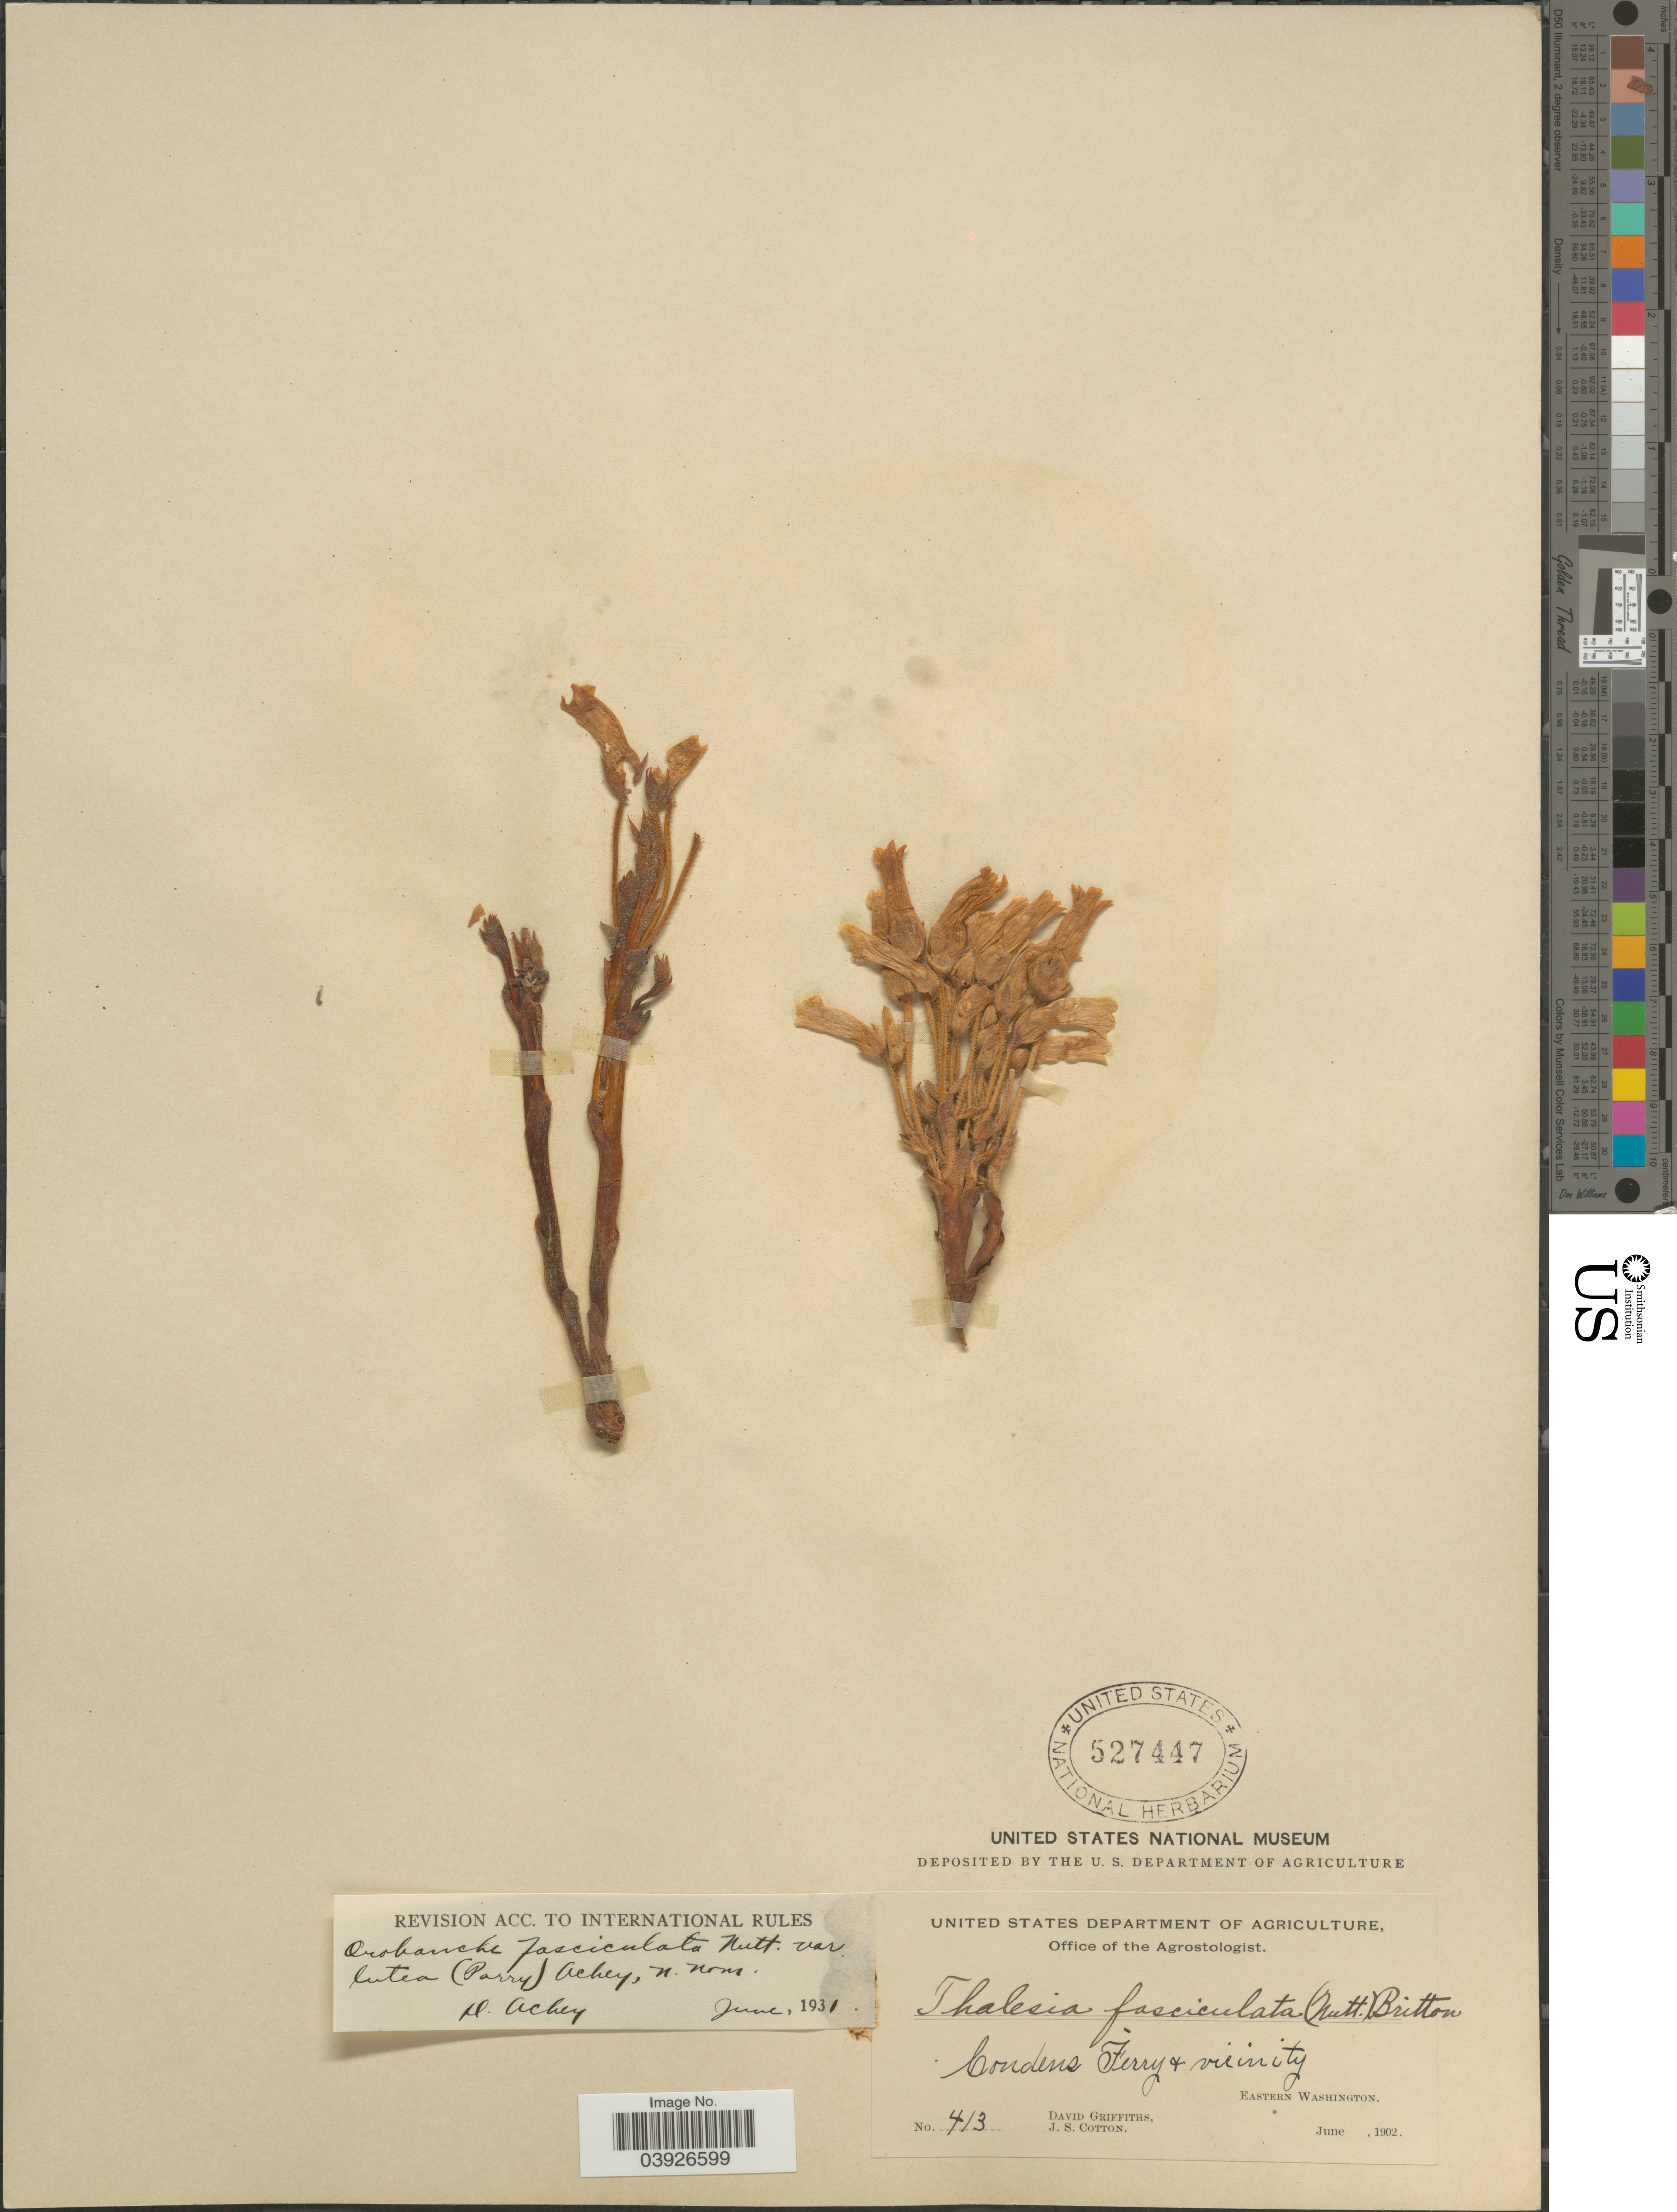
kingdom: Plantae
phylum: Tracheophyta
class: Magnoliopsida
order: Lamiales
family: Orobanchaceae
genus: Aphyllon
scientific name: Aphyllon fasciculatum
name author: (Nutt.) Torr. & A. Gray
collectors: D. Griffiths & J. S. Cotton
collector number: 413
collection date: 1902-06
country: United States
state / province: Washington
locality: Condens Ferry & vicinity, Eastern Washington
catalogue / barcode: US 527447